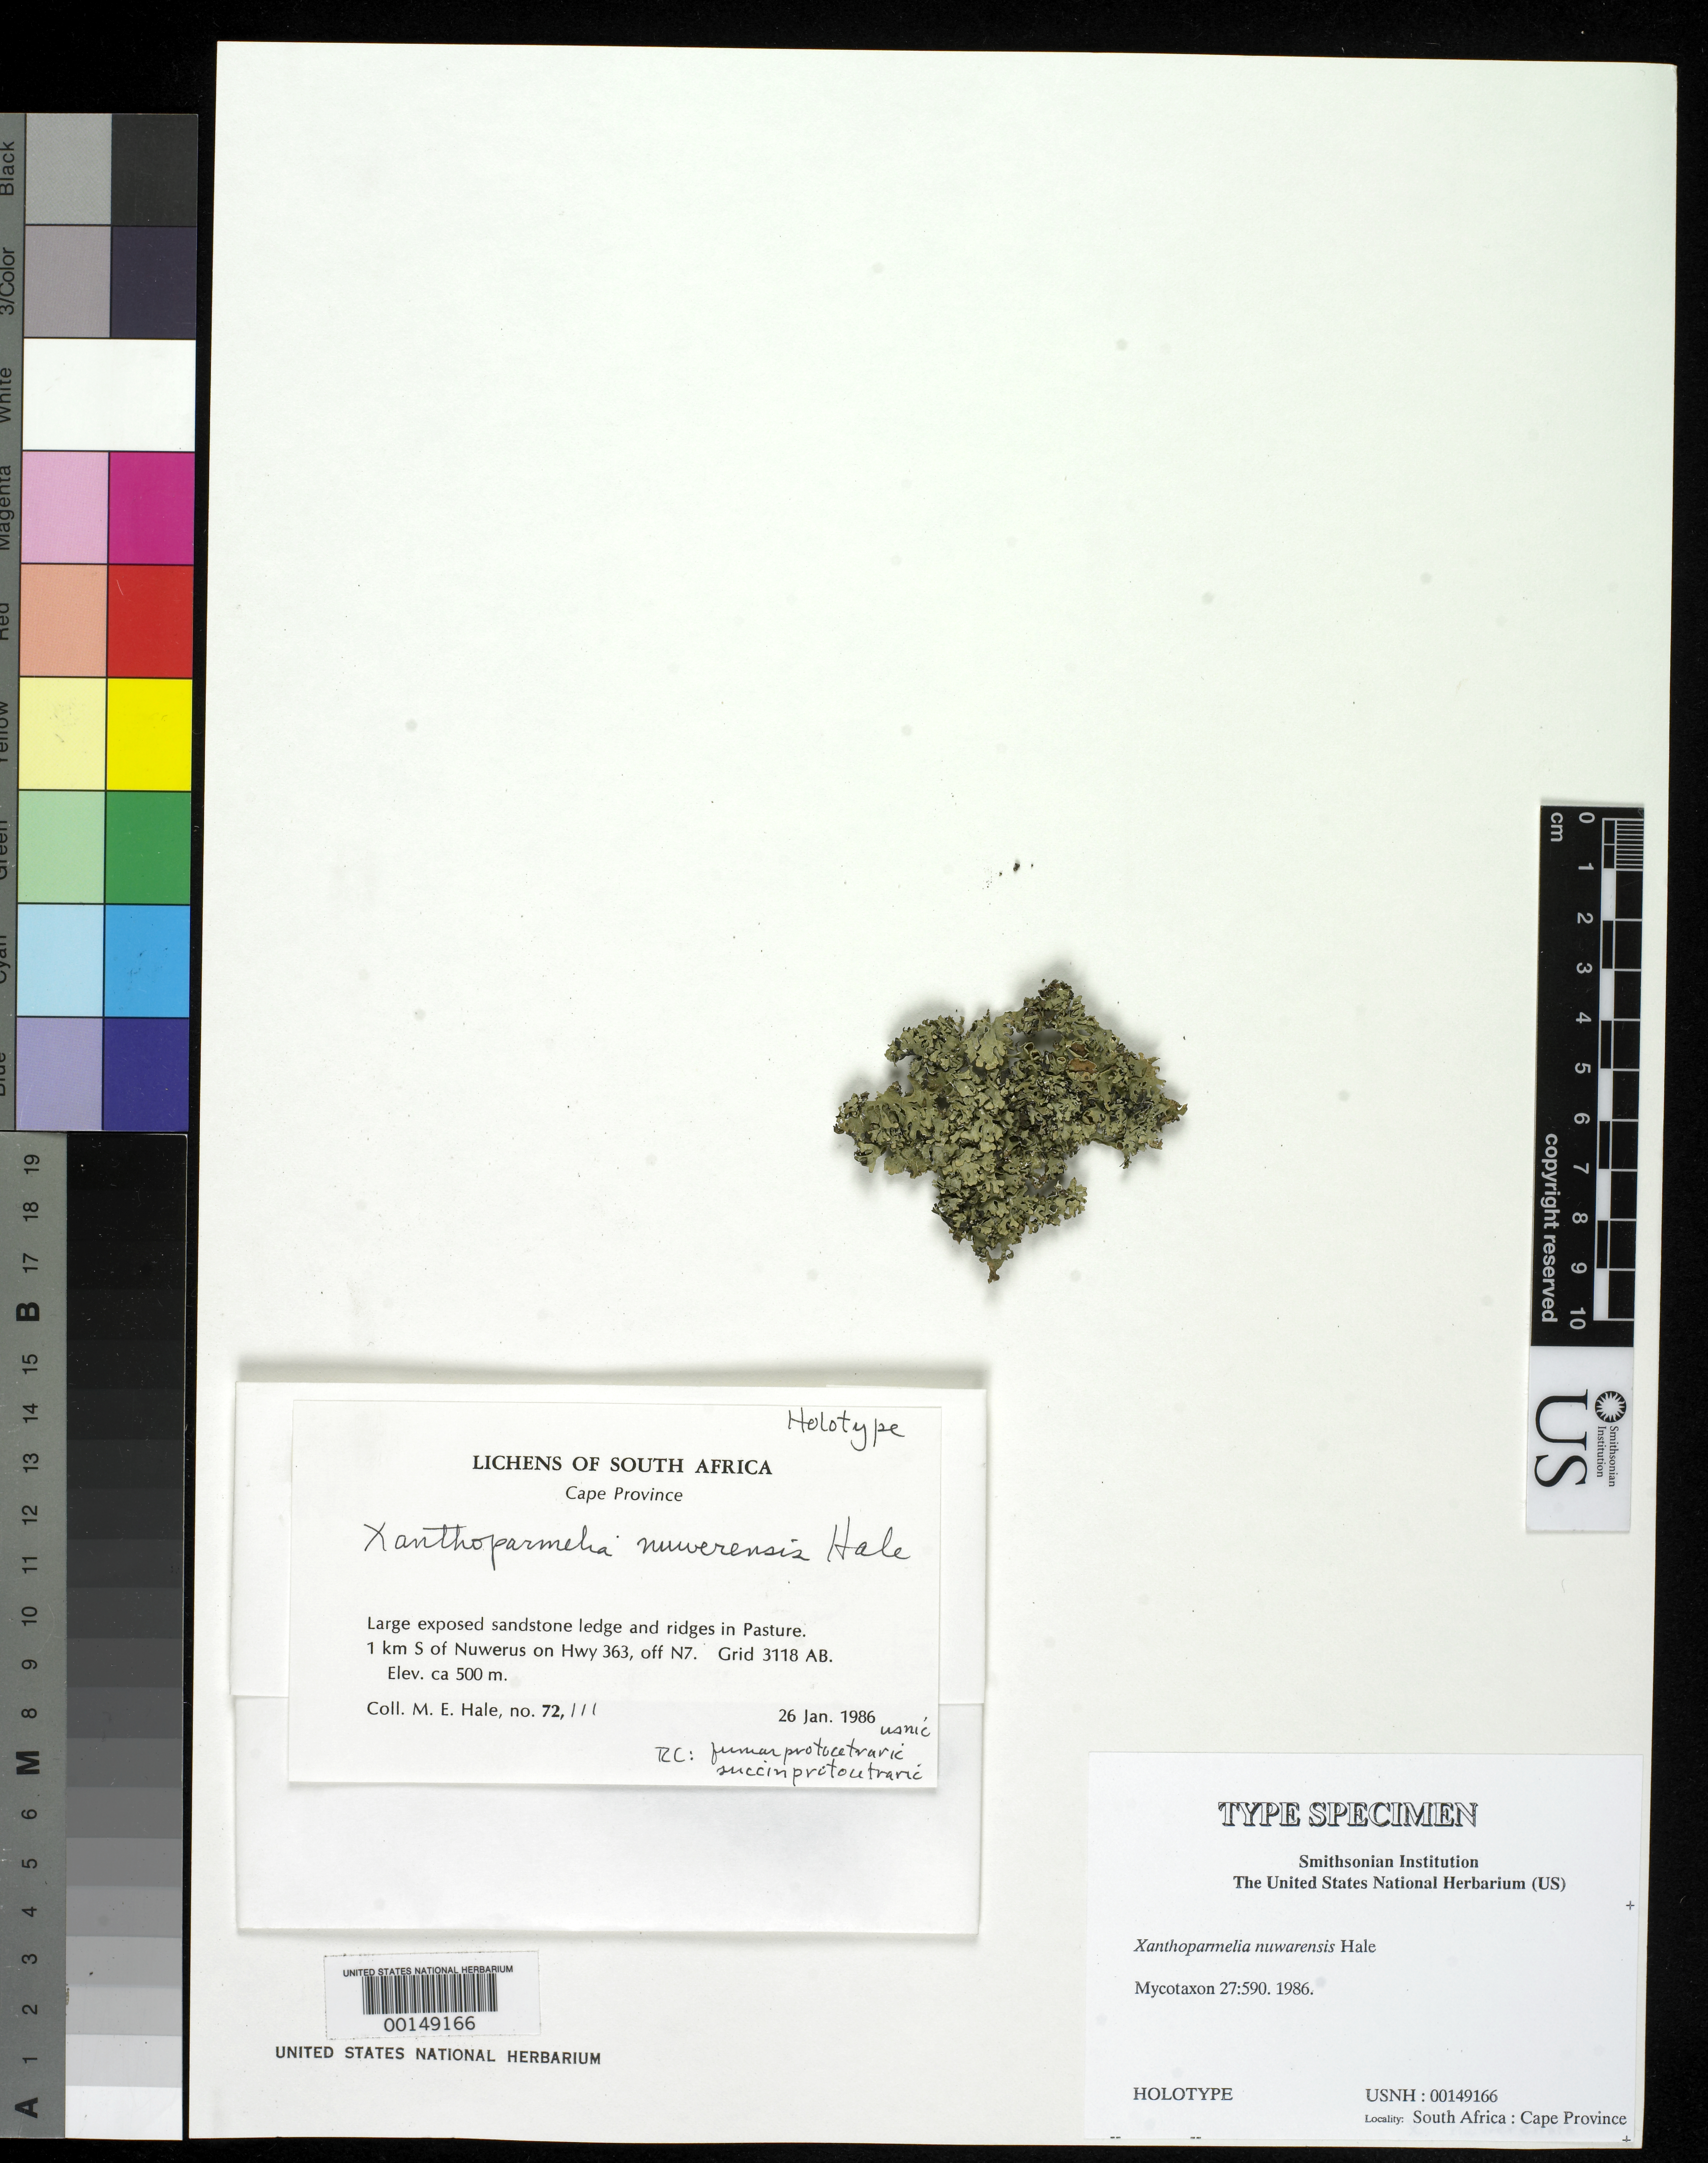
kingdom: Fungi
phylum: Ascomycota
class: Lecanoromycetes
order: Lecanorales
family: Parmeliaceae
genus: Xanthoparmelia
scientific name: Xanthoparmelia nuwarensis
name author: Hale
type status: Holotype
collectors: M. Hale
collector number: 72111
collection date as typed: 26 Jan 1986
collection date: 1986-01-26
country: South Africa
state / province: Western Cape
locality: Grid 3118 AB, 1 km S of Nuwerus on Hwy 363, off N7, large exposed sandstone ledge and ridges in pasture.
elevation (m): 500